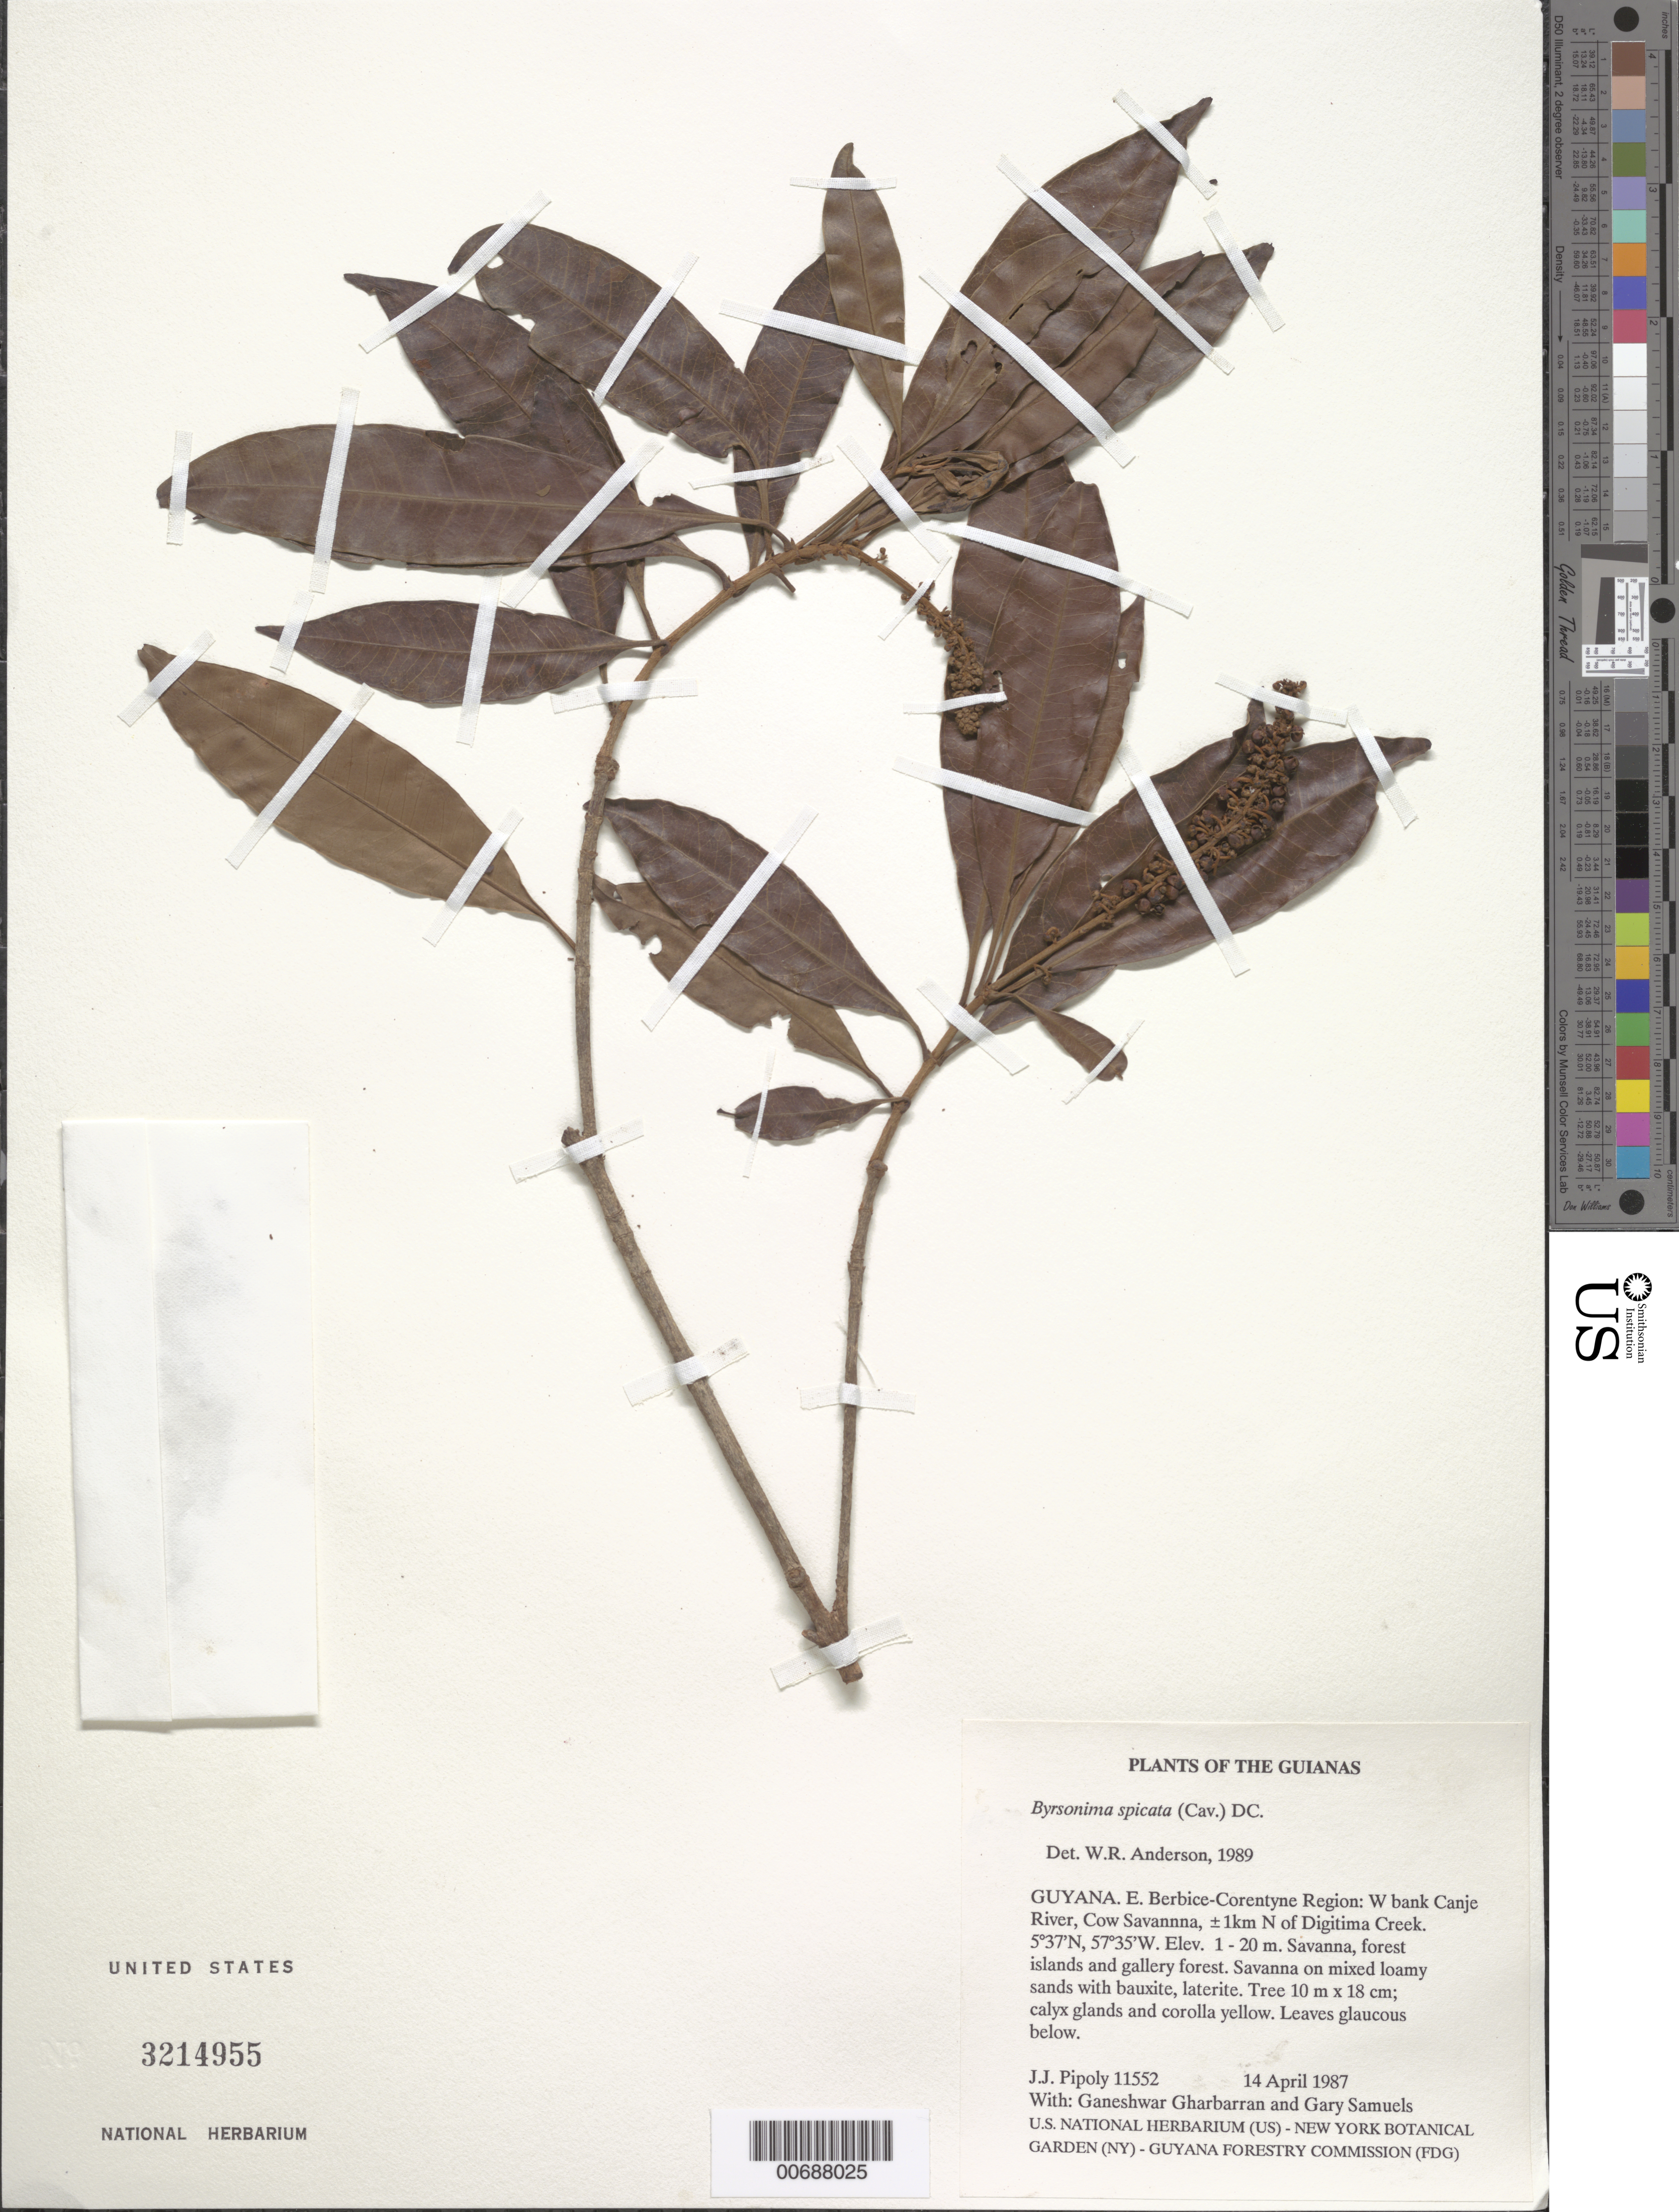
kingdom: Plantae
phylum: Tracheophyta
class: Magnoliopsida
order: Malpighiales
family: Malpighiaceae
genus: Byrsonima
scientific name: Byrsonima spicata (Cav.) DC.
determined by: Anderson, W. R., (MICH), University of Michigan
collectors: J. J. Pipoly, G. Gharbarran & G. Samuels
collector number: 11552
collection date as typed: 14 April 1987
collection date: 1987-04-14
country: Guyana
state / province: E. Berbice-Corentyne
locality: W bank Canje River, Cow Savanna, ±1km N of Digitima Creek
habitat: Savanna, forest islands and gallery forest. Savanna on mixed loamy sands with bauxite, laterite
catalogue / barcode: US 3214955